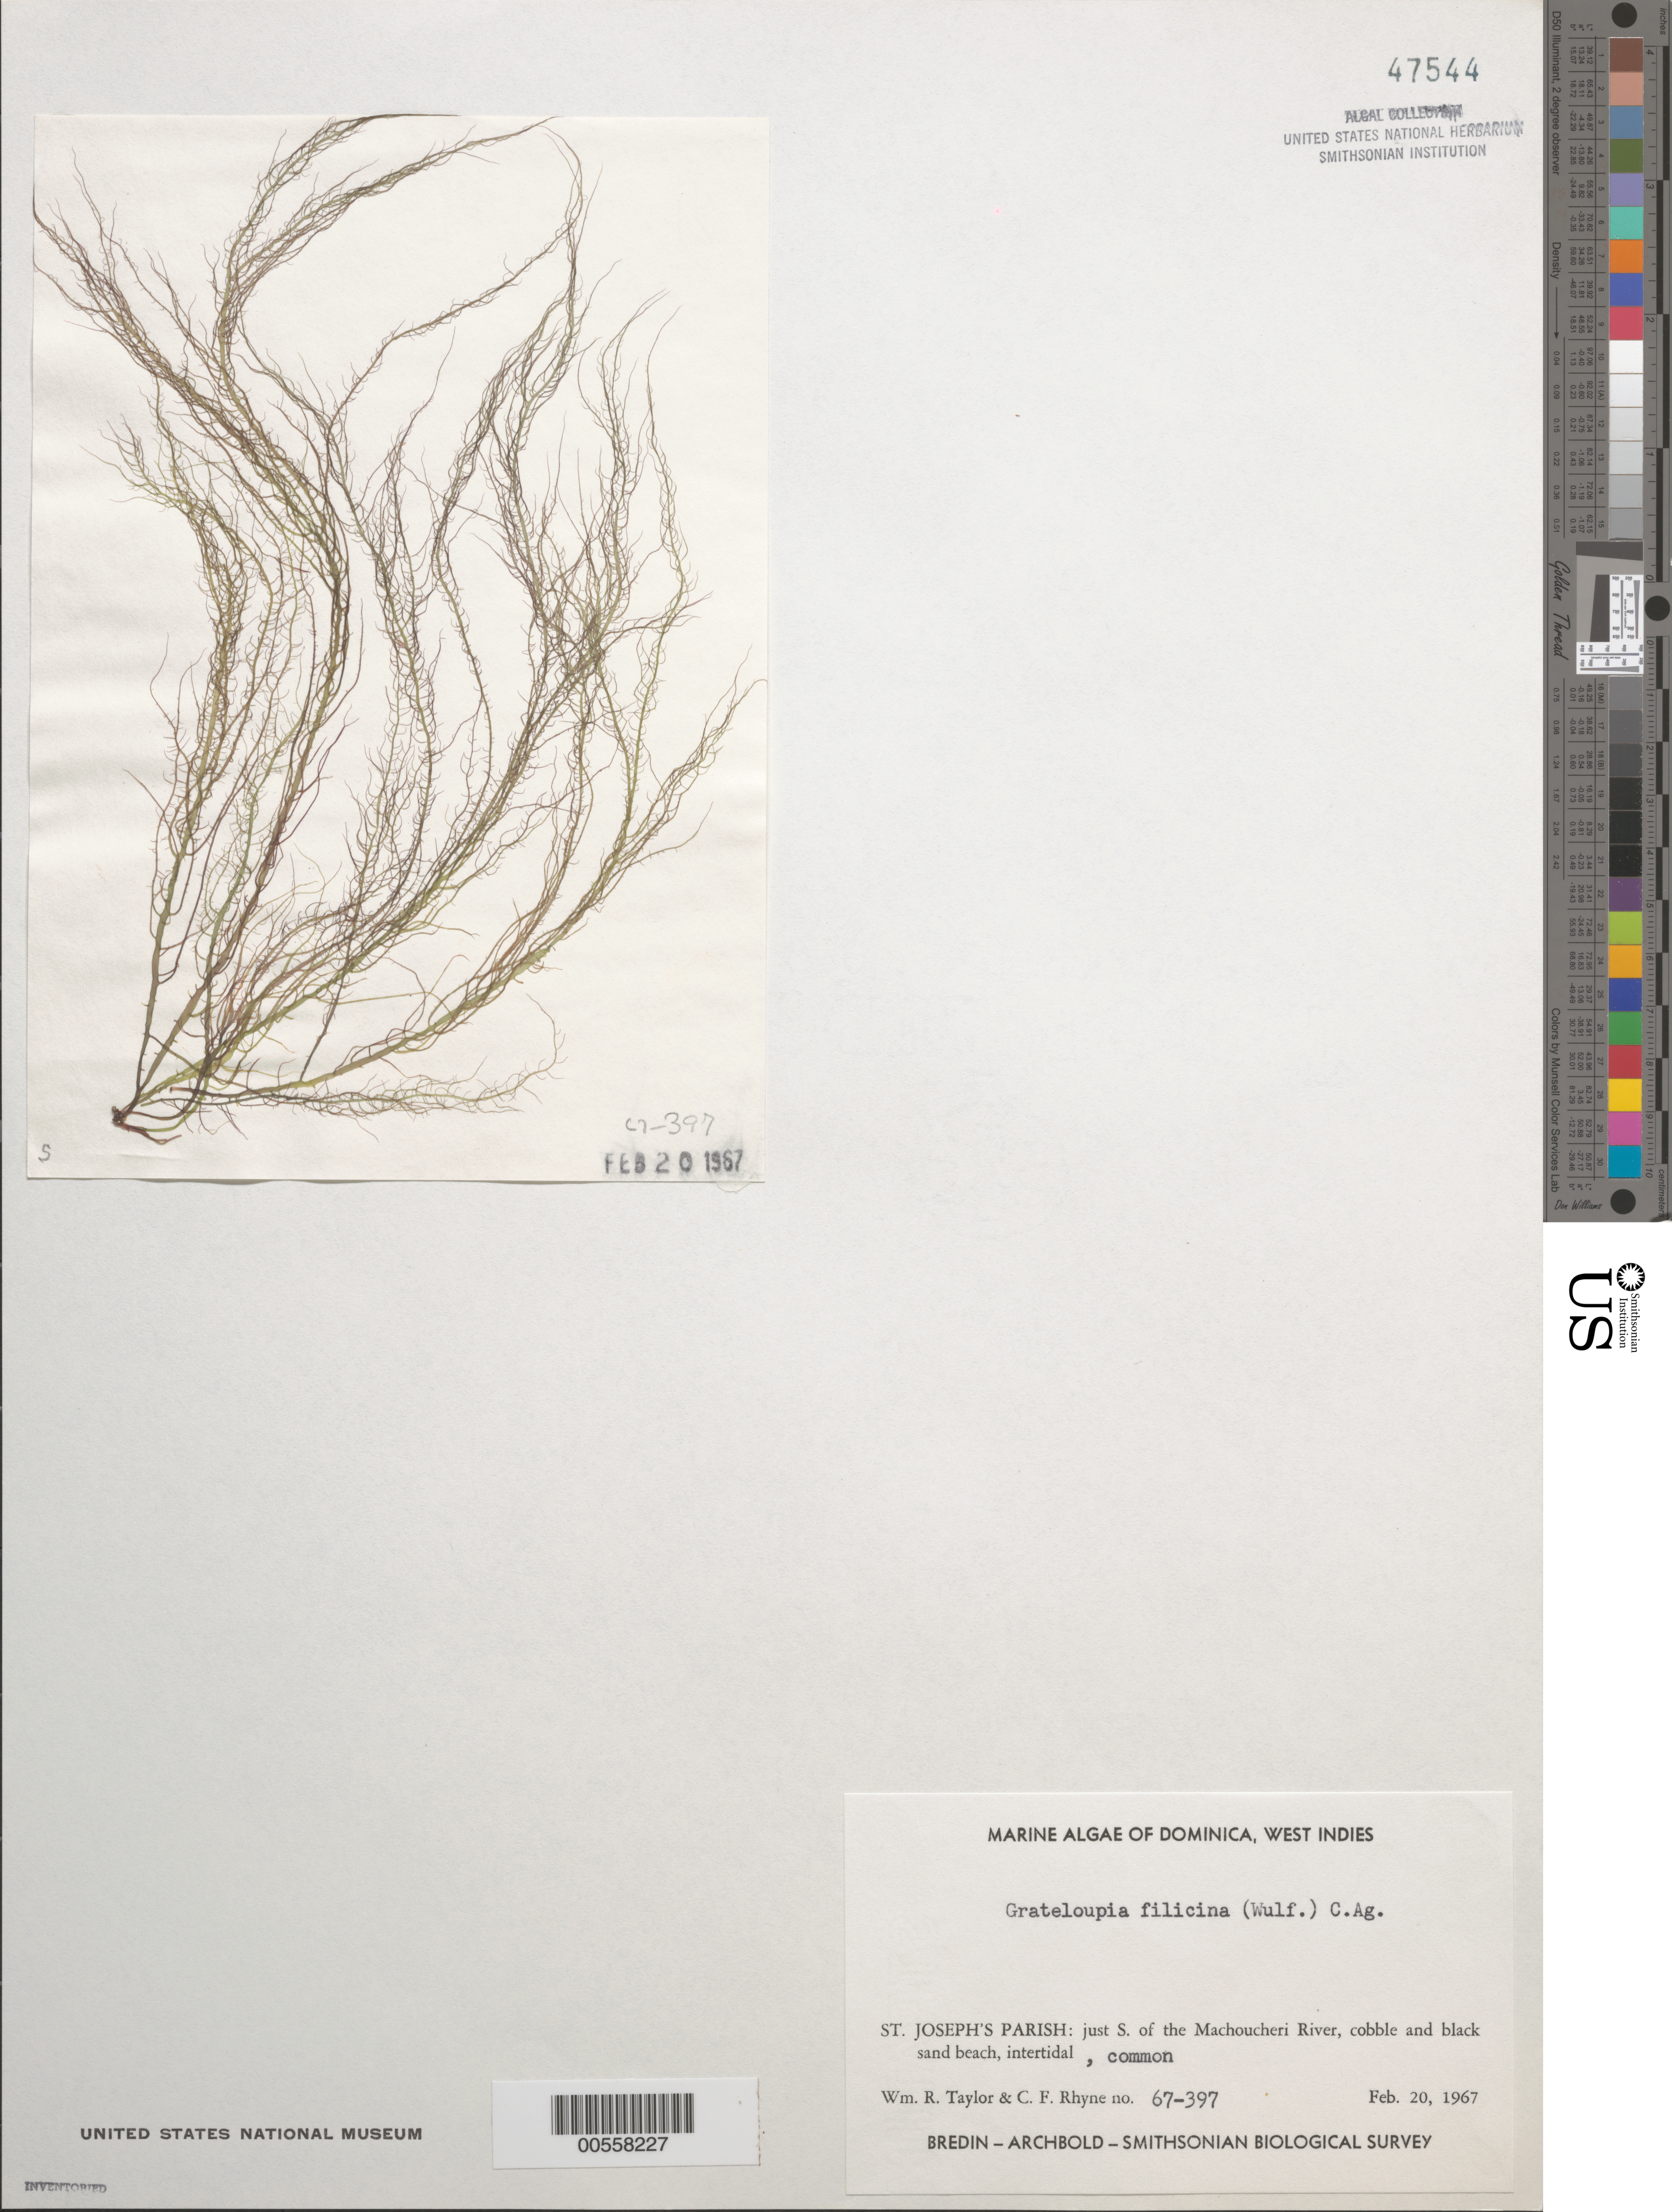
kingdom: Plantae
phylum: Rhodophyta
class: Florideophyceae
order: Halymeniales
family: Halymeniaceae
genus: Grateloupia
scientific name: Grateloupia filicina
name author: (J.V.Lamouroux) C. Agardh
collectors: W. R. Taylor & C. Rhyne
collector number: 67-397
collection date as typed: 20 Feb 1967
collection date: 1967-02-20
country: Dominica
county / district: St. Joseph's Parish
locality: Just south of Machoucheri River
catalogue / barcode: US 47544